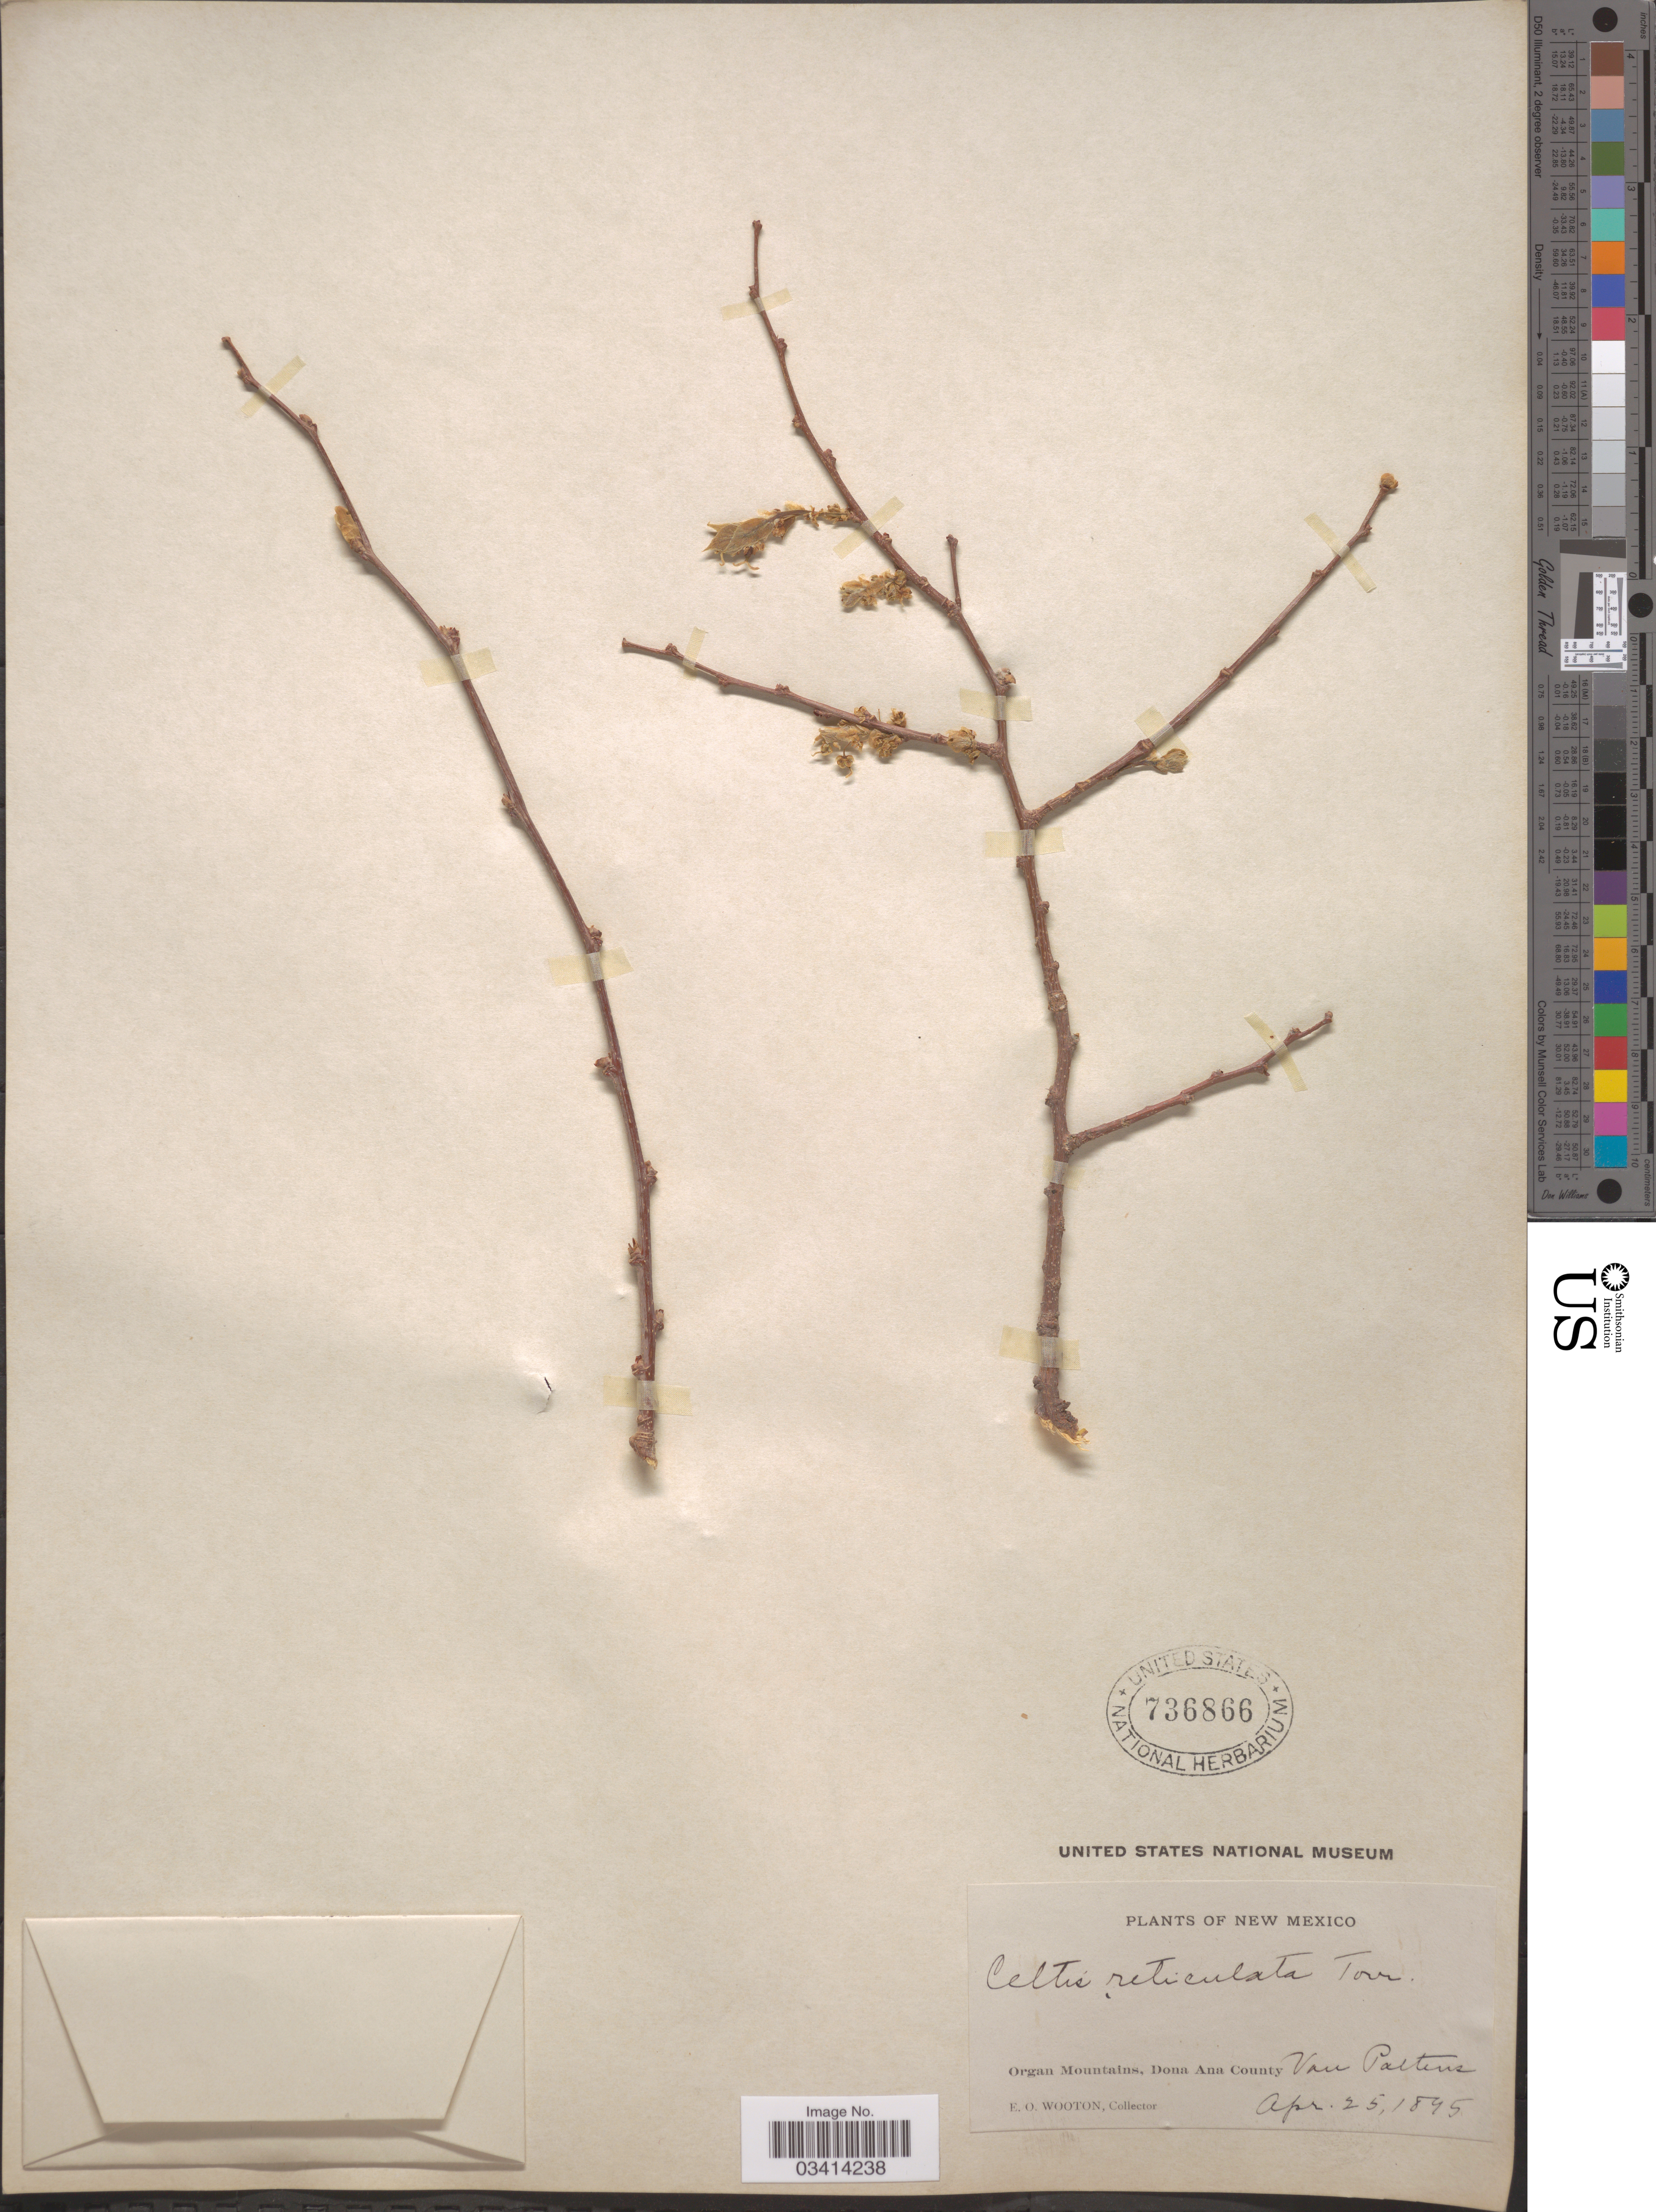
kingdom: Plantae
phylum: Tracheophyta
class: Magnoliopsida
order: Rosales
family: Cannabaceae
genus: Celtis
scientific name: Celtis reticulata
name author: Torr.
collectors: E. O. Wooton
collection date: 1895-04-25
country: United States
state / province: New Mexico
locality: Organ Mountains, Dona Ana County Van Paltens.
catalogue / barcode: US 736866